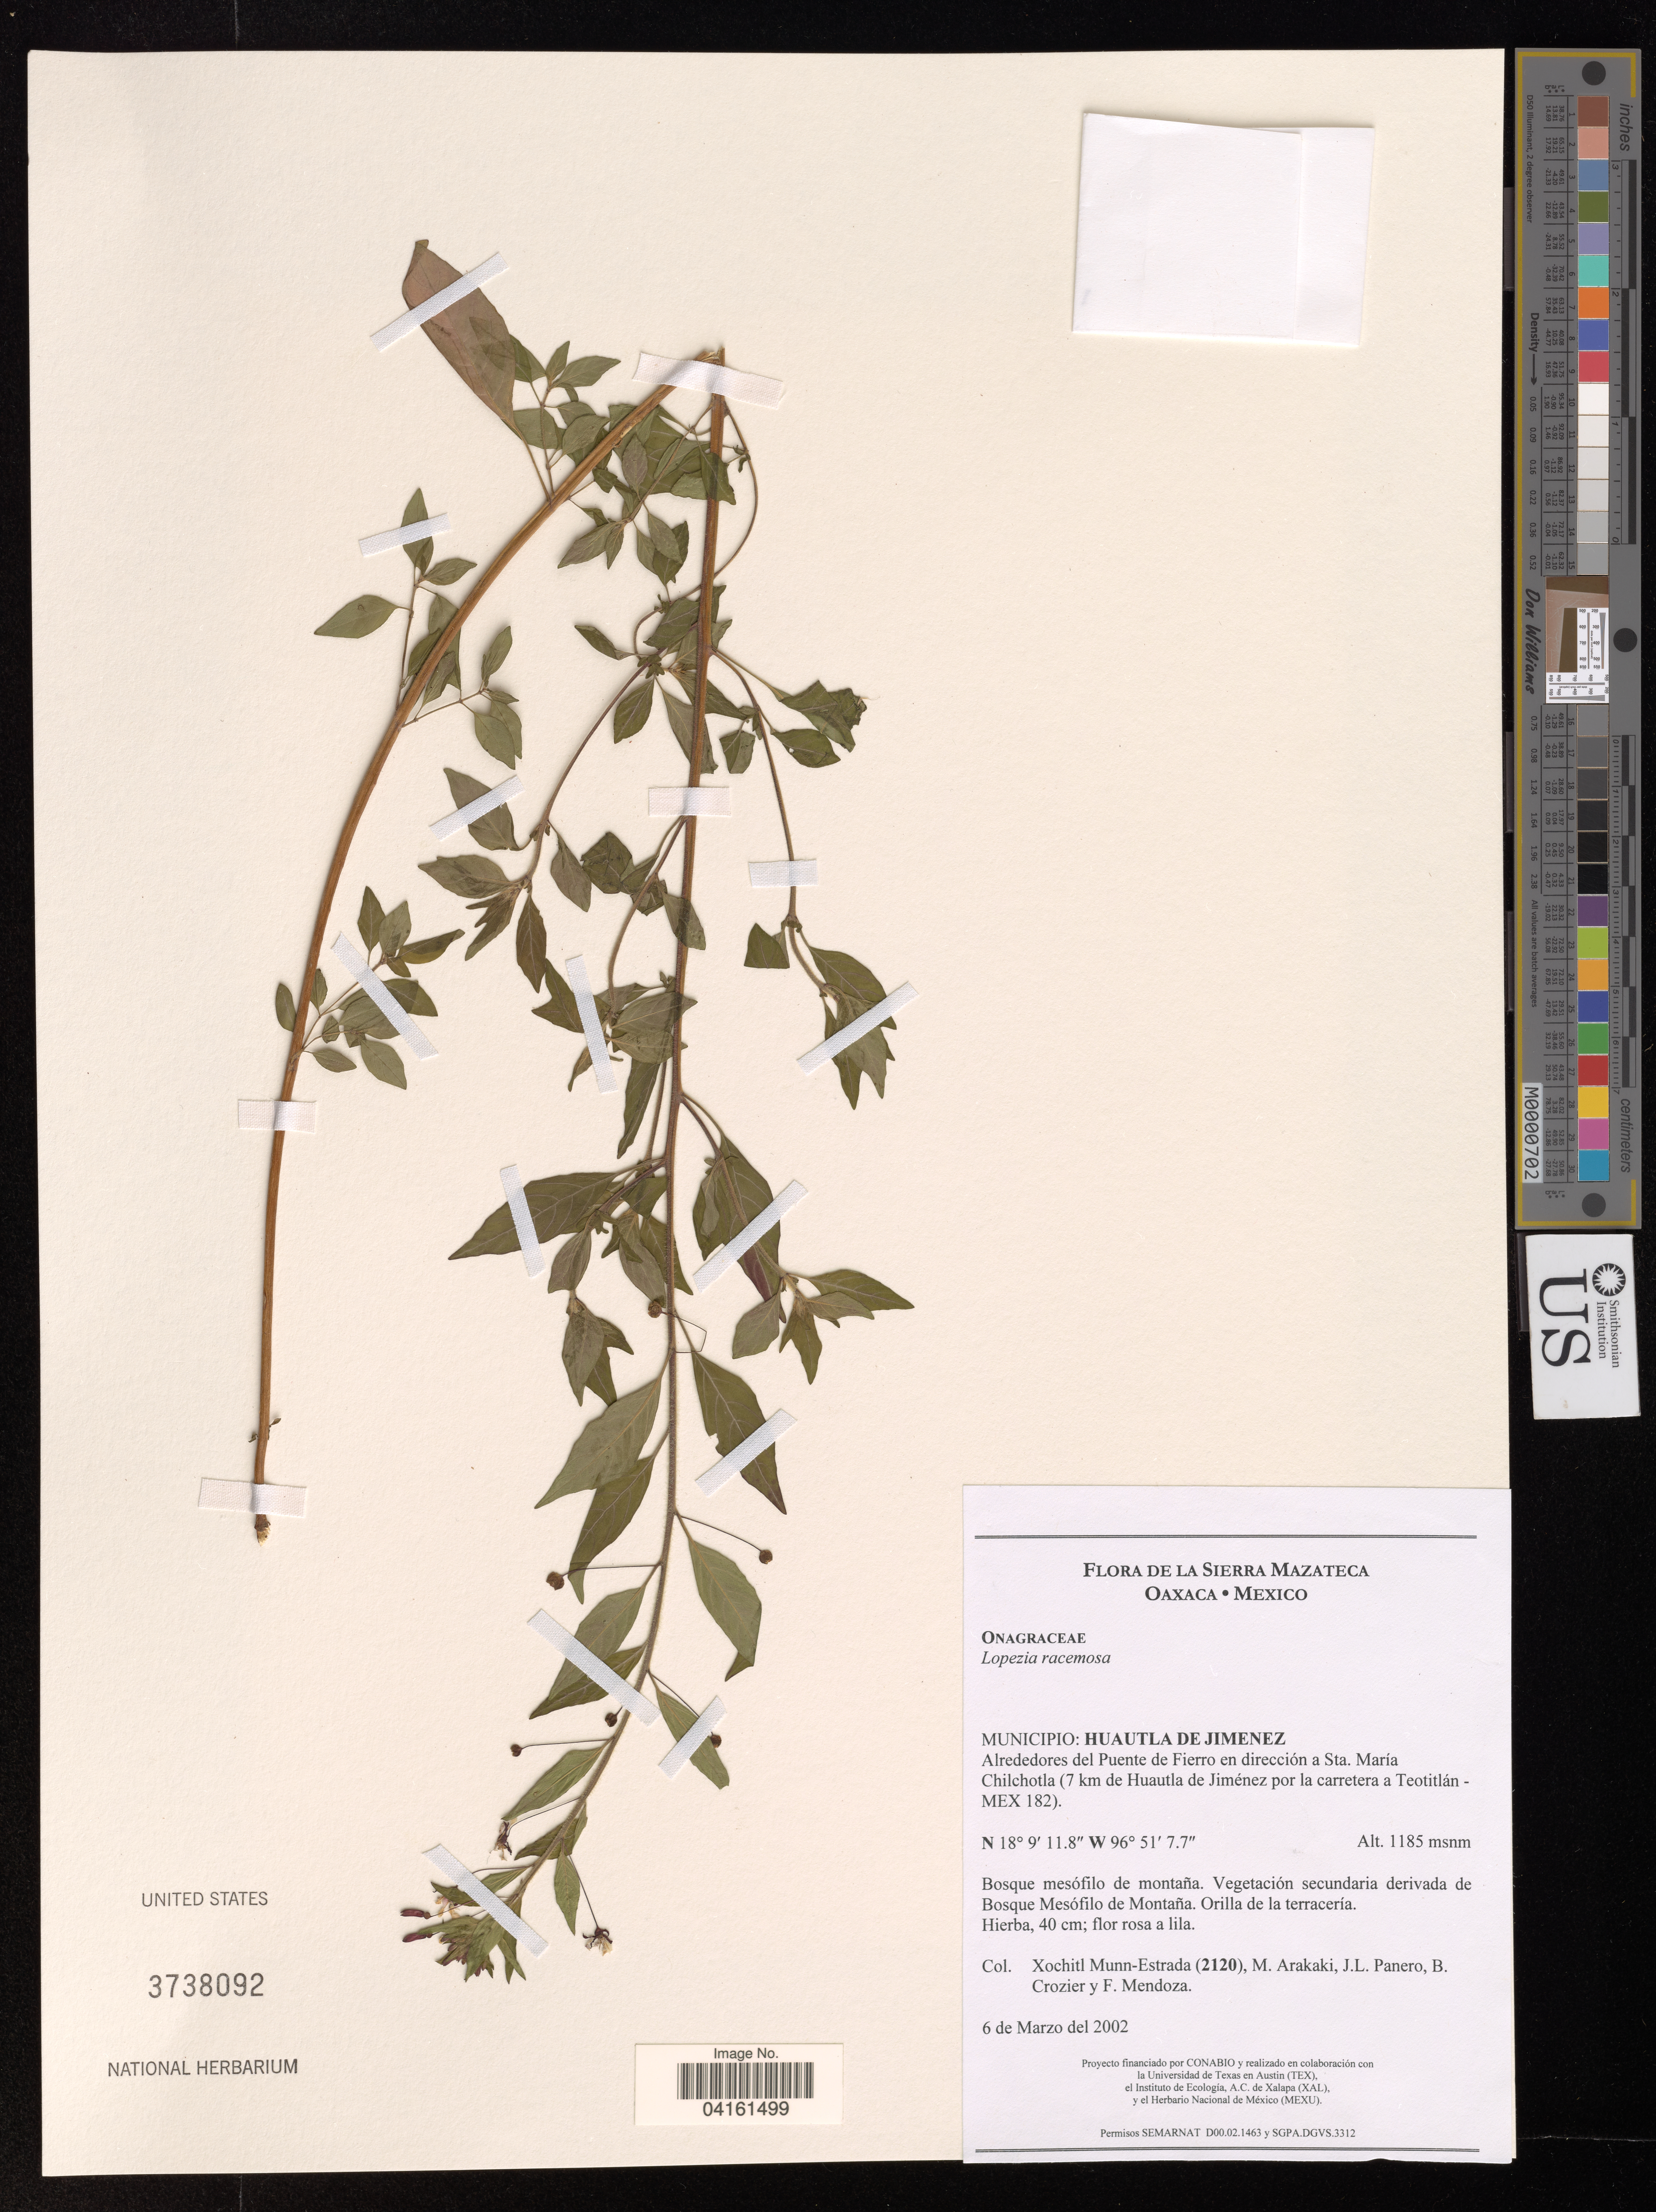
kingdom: Plantae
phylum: Tracheophyta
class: Magnoliopsida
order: Myrtales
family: Onagraceae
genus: Lopezia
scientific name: Lopezia racemosa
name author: Cav.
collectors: X. Munn-Estrada, M. Arakaki, J. L. Panero, B. Crozier & F. Mendoza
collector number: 2120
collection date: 2002-03-06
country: Mexico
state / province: Oaxaca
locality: La Sierra Mazateca. Municipio: Huautla De Jimenez. Alrededores del Puente de Fierro en dirección a Sta. María Chilchotla (7 km de Huautla de Jiménez por la carretera a Teotitlán - MEX 182).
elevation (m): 1185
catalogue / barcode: US 3738092